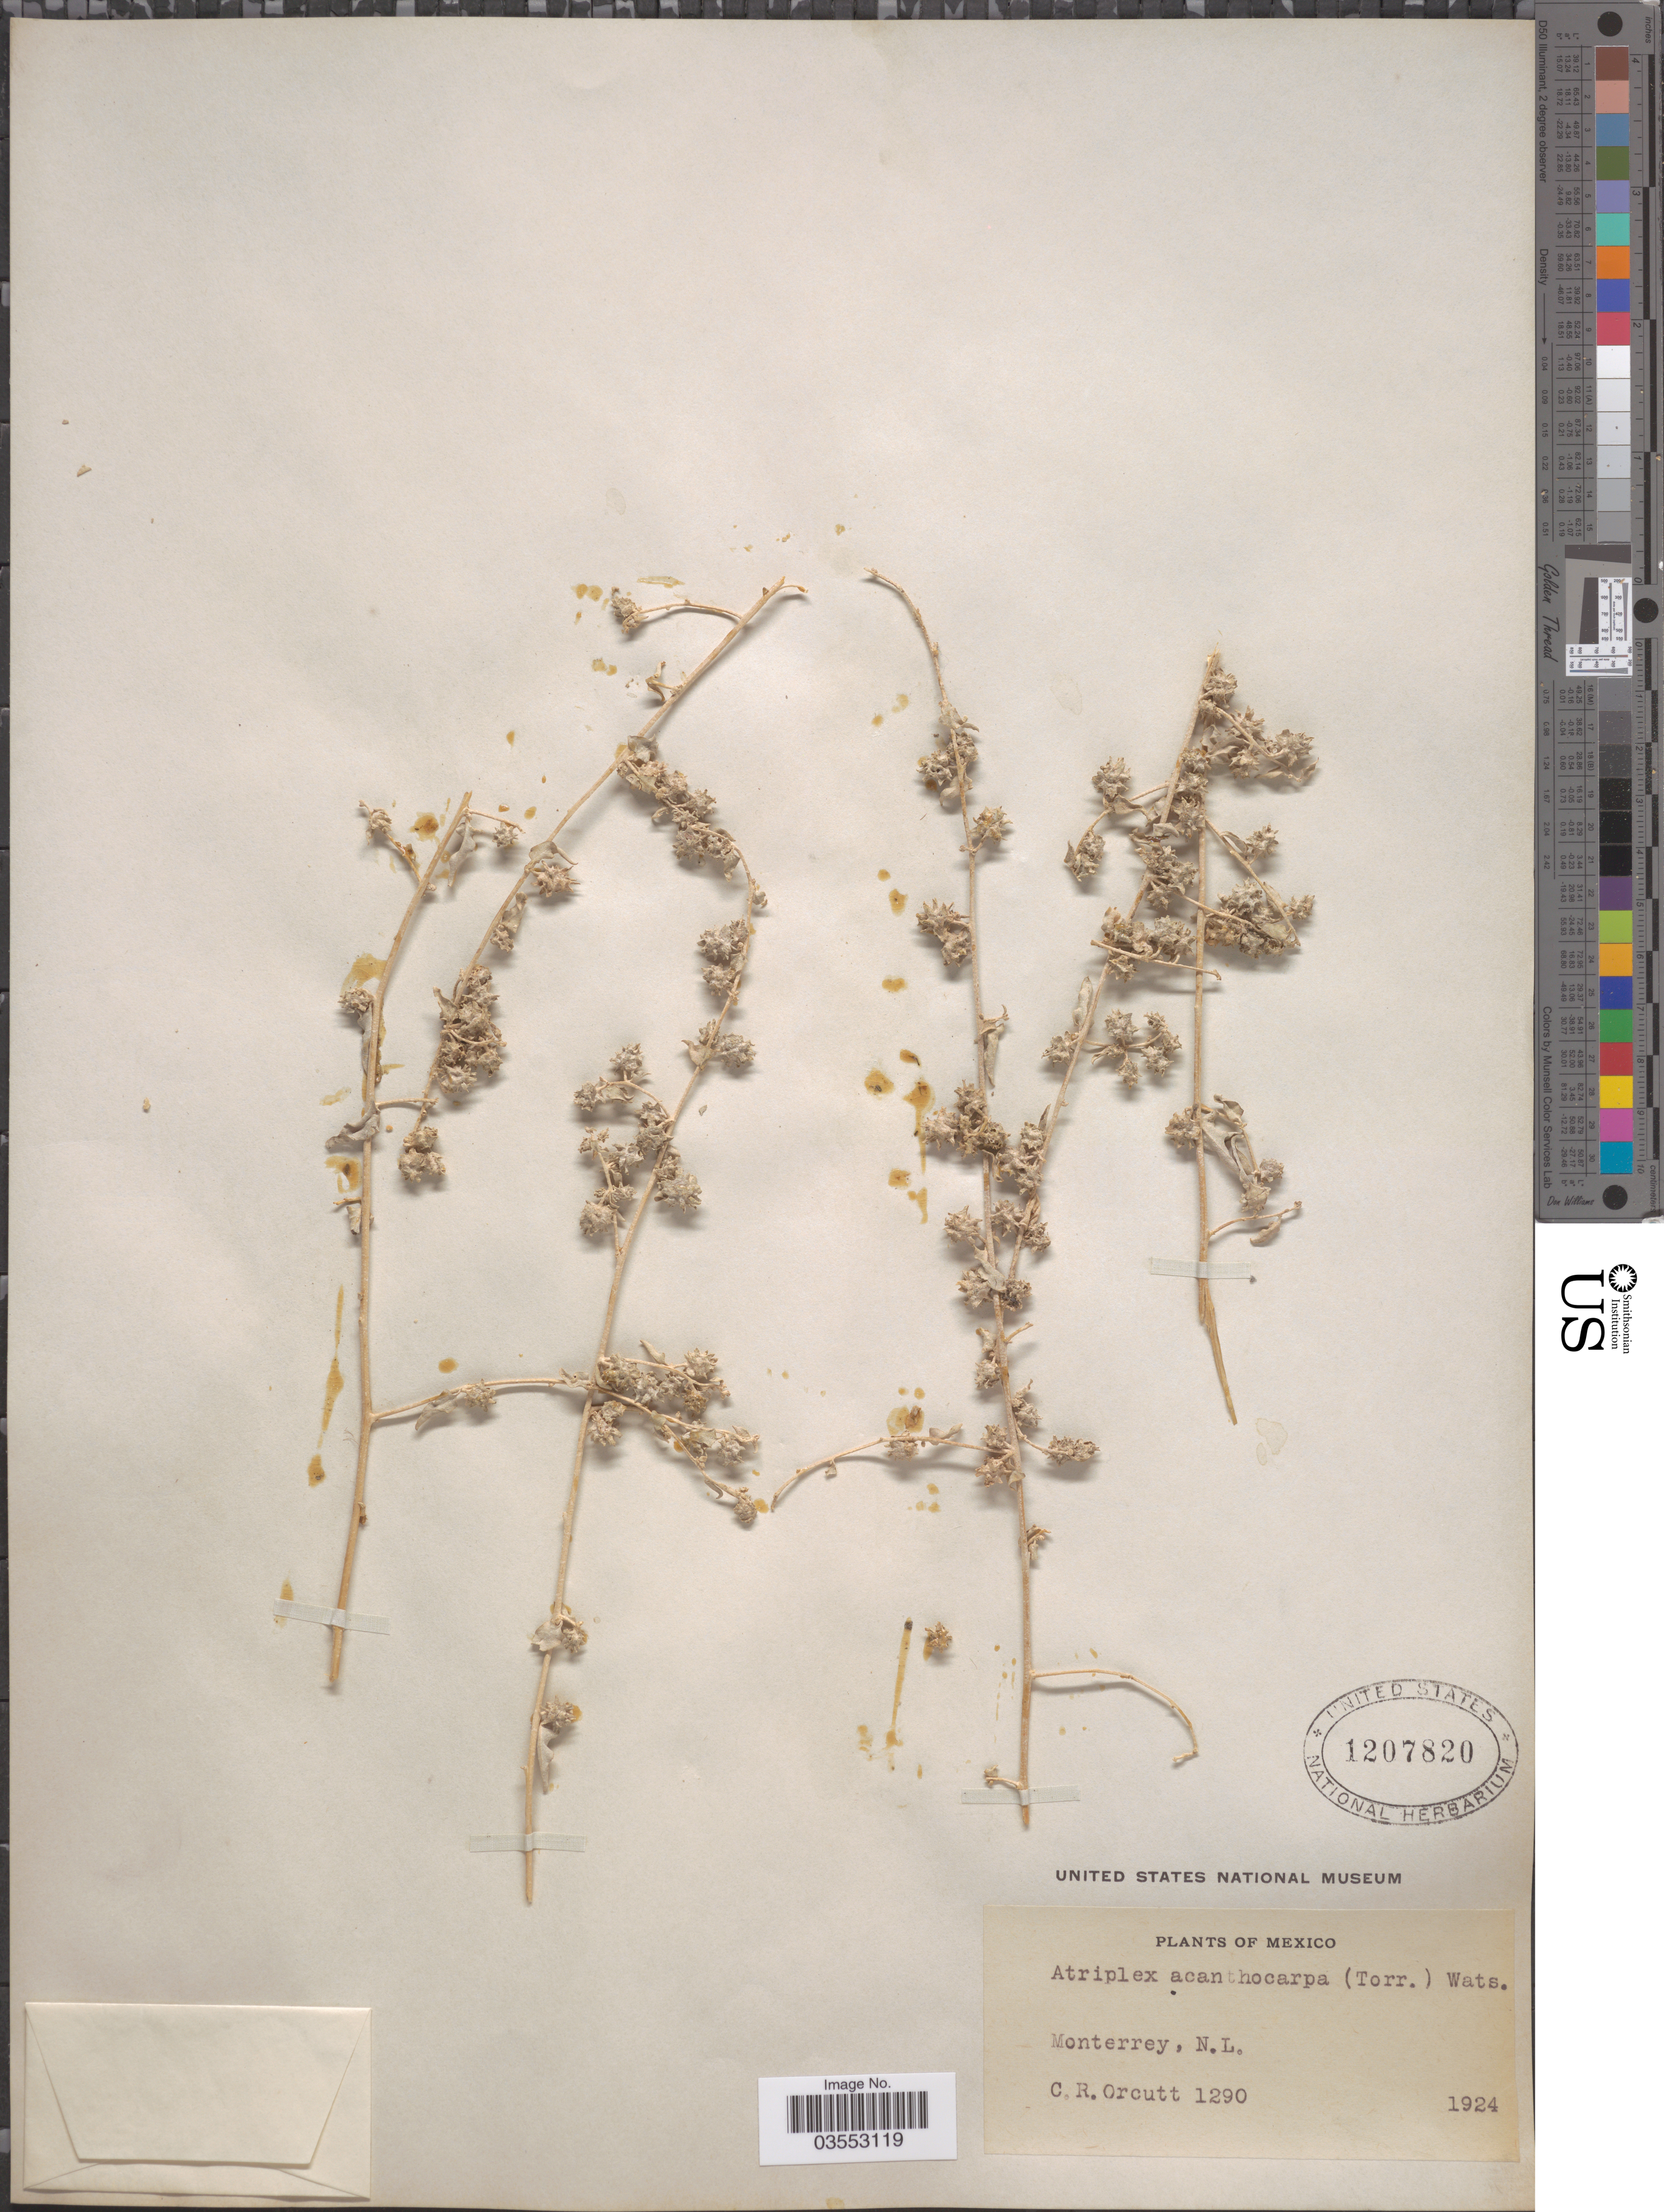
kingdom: Plantae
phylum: Tracheophyta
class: Magnoliopsida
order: Caryophyllales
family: Amaranthaceae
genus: Atriplex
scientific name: Atriplex acanthocarpa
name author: (Torr.) S. Watson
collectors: C. R. Orcutt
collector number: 1290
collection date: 1924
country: Mexico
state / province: Nuevo León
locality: Monterrey.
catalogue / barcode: US 1207820